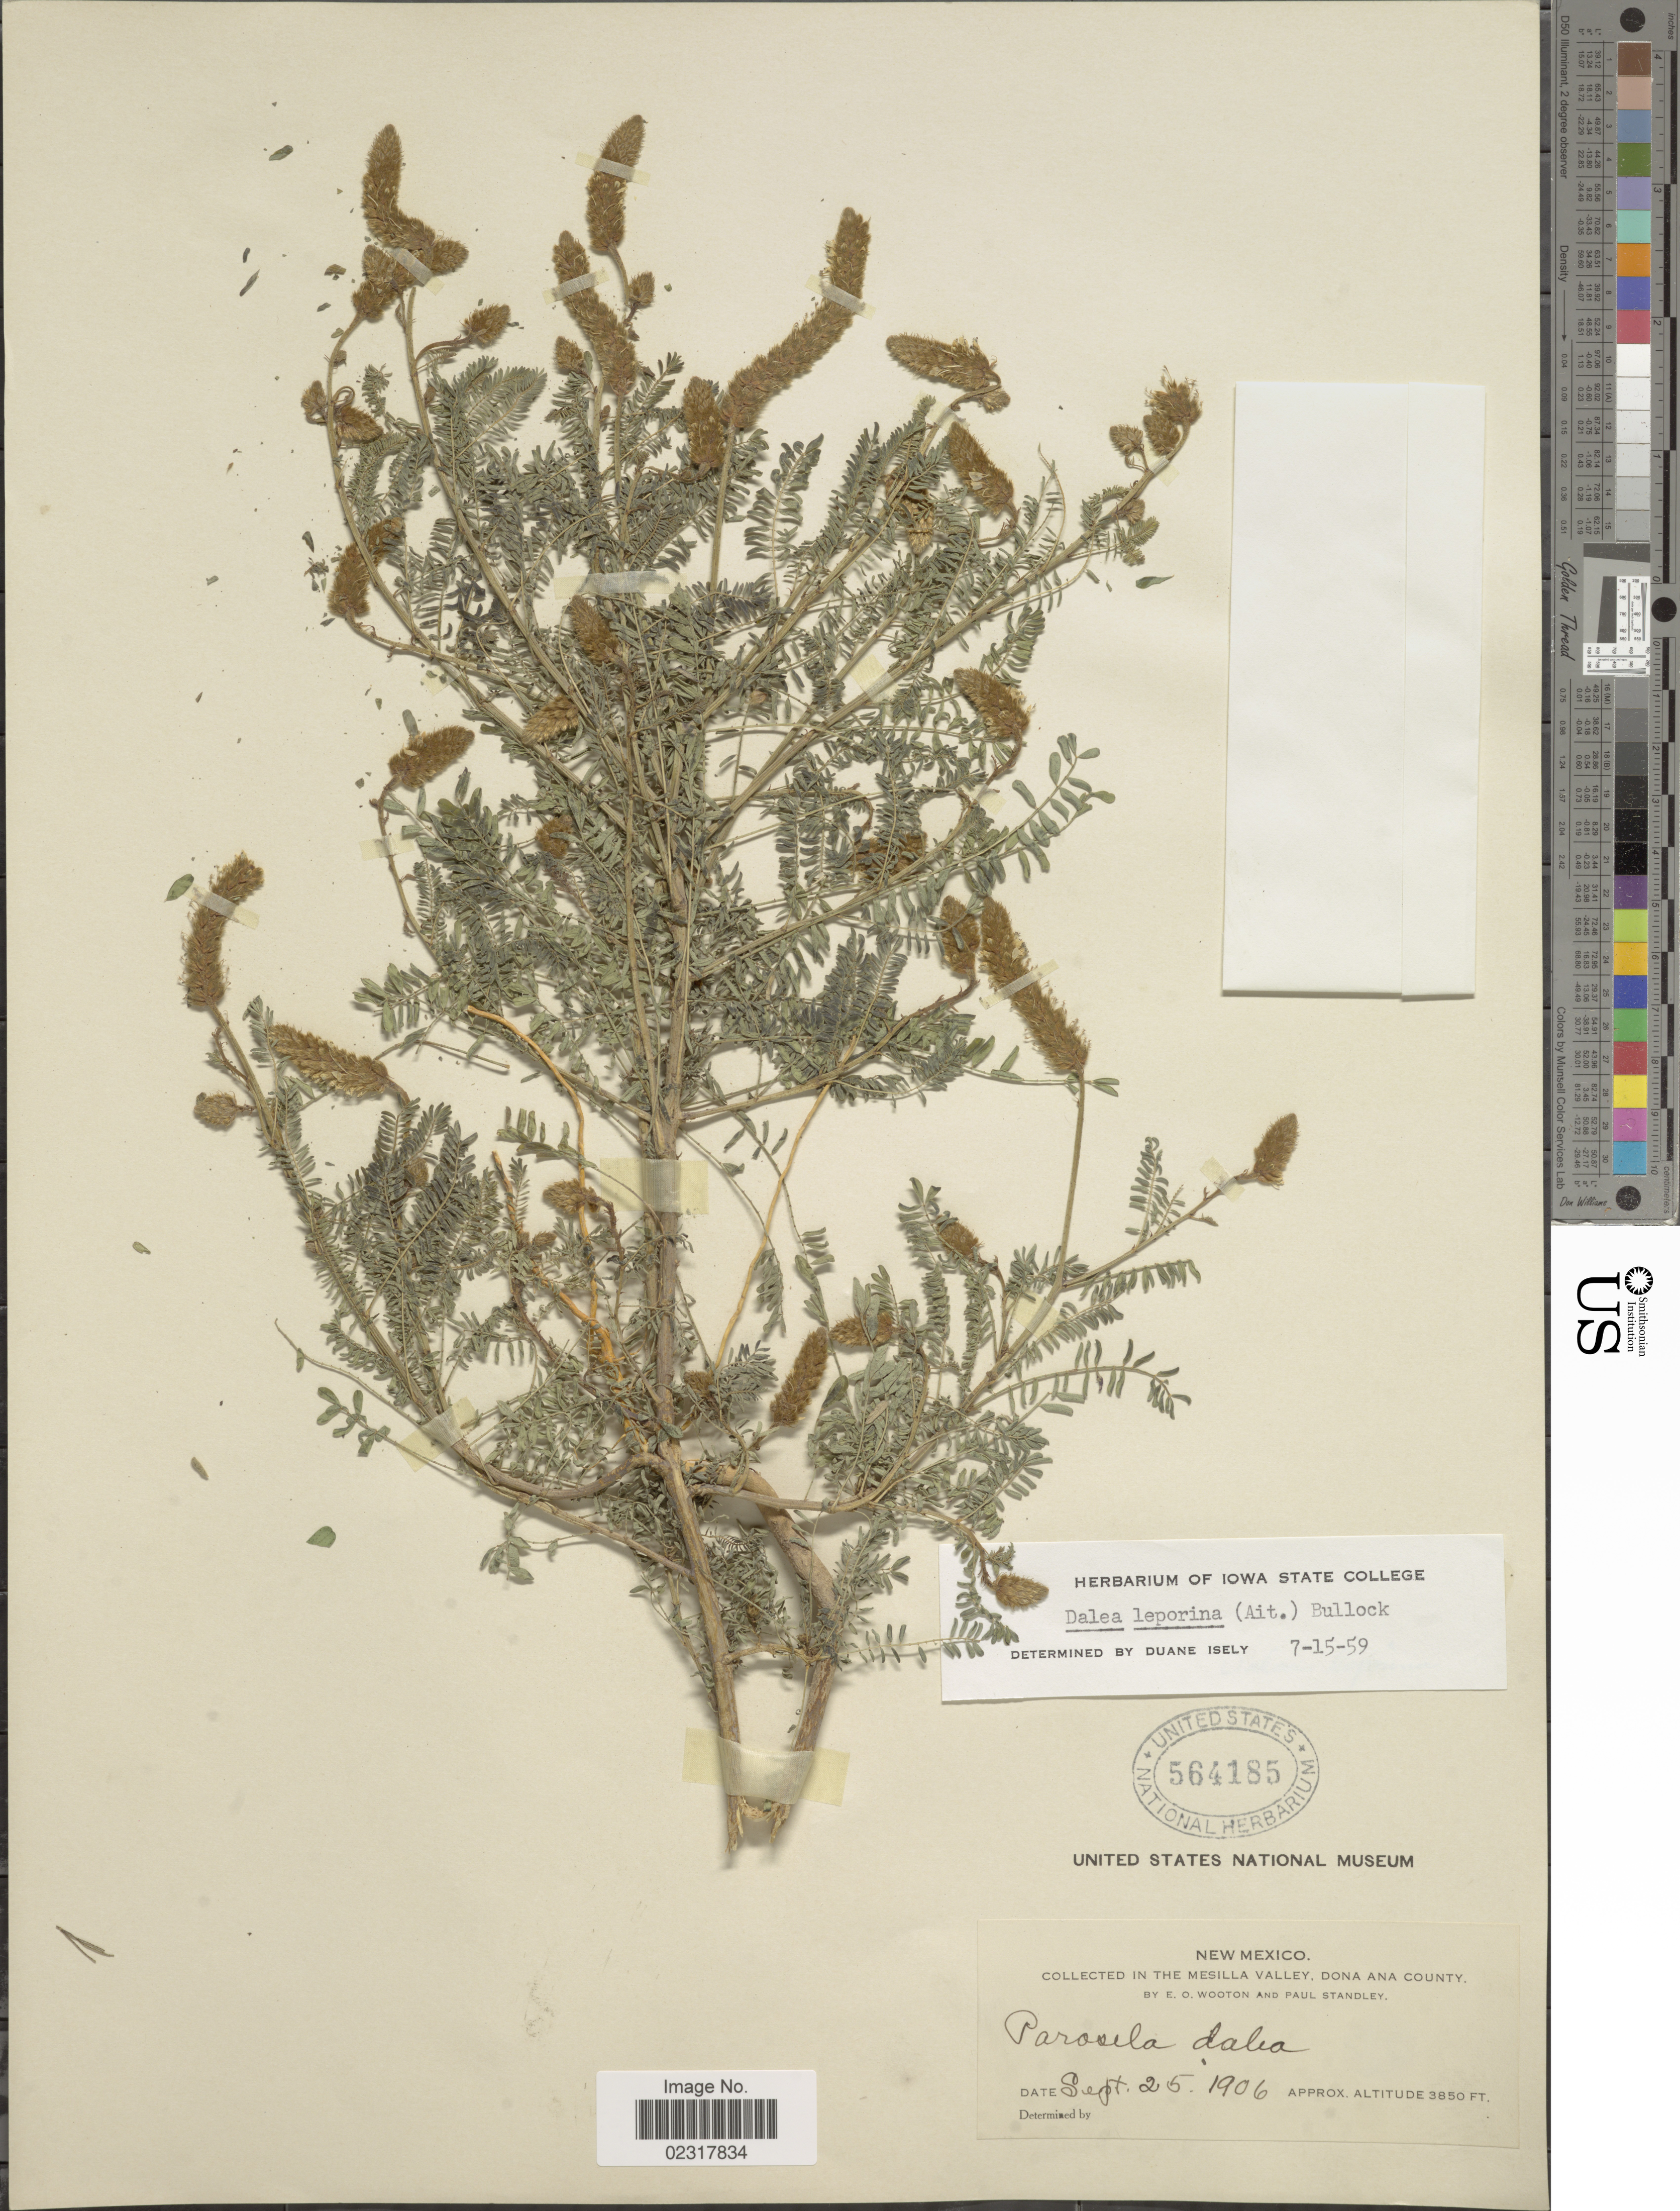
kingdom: Plantae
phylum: Tracheophyta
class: Magnoliopsida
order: Fabales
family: Fabaceae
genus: Dalea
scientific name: Dalea leporina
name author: (Aiton) Bullock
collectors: E. O. Wooton & P. C. Standley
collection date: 1906-09-25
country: United States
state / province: New Mexico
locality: In the Mesilla Valley, Dona Ana County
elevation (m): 1173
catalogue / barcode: US 564185